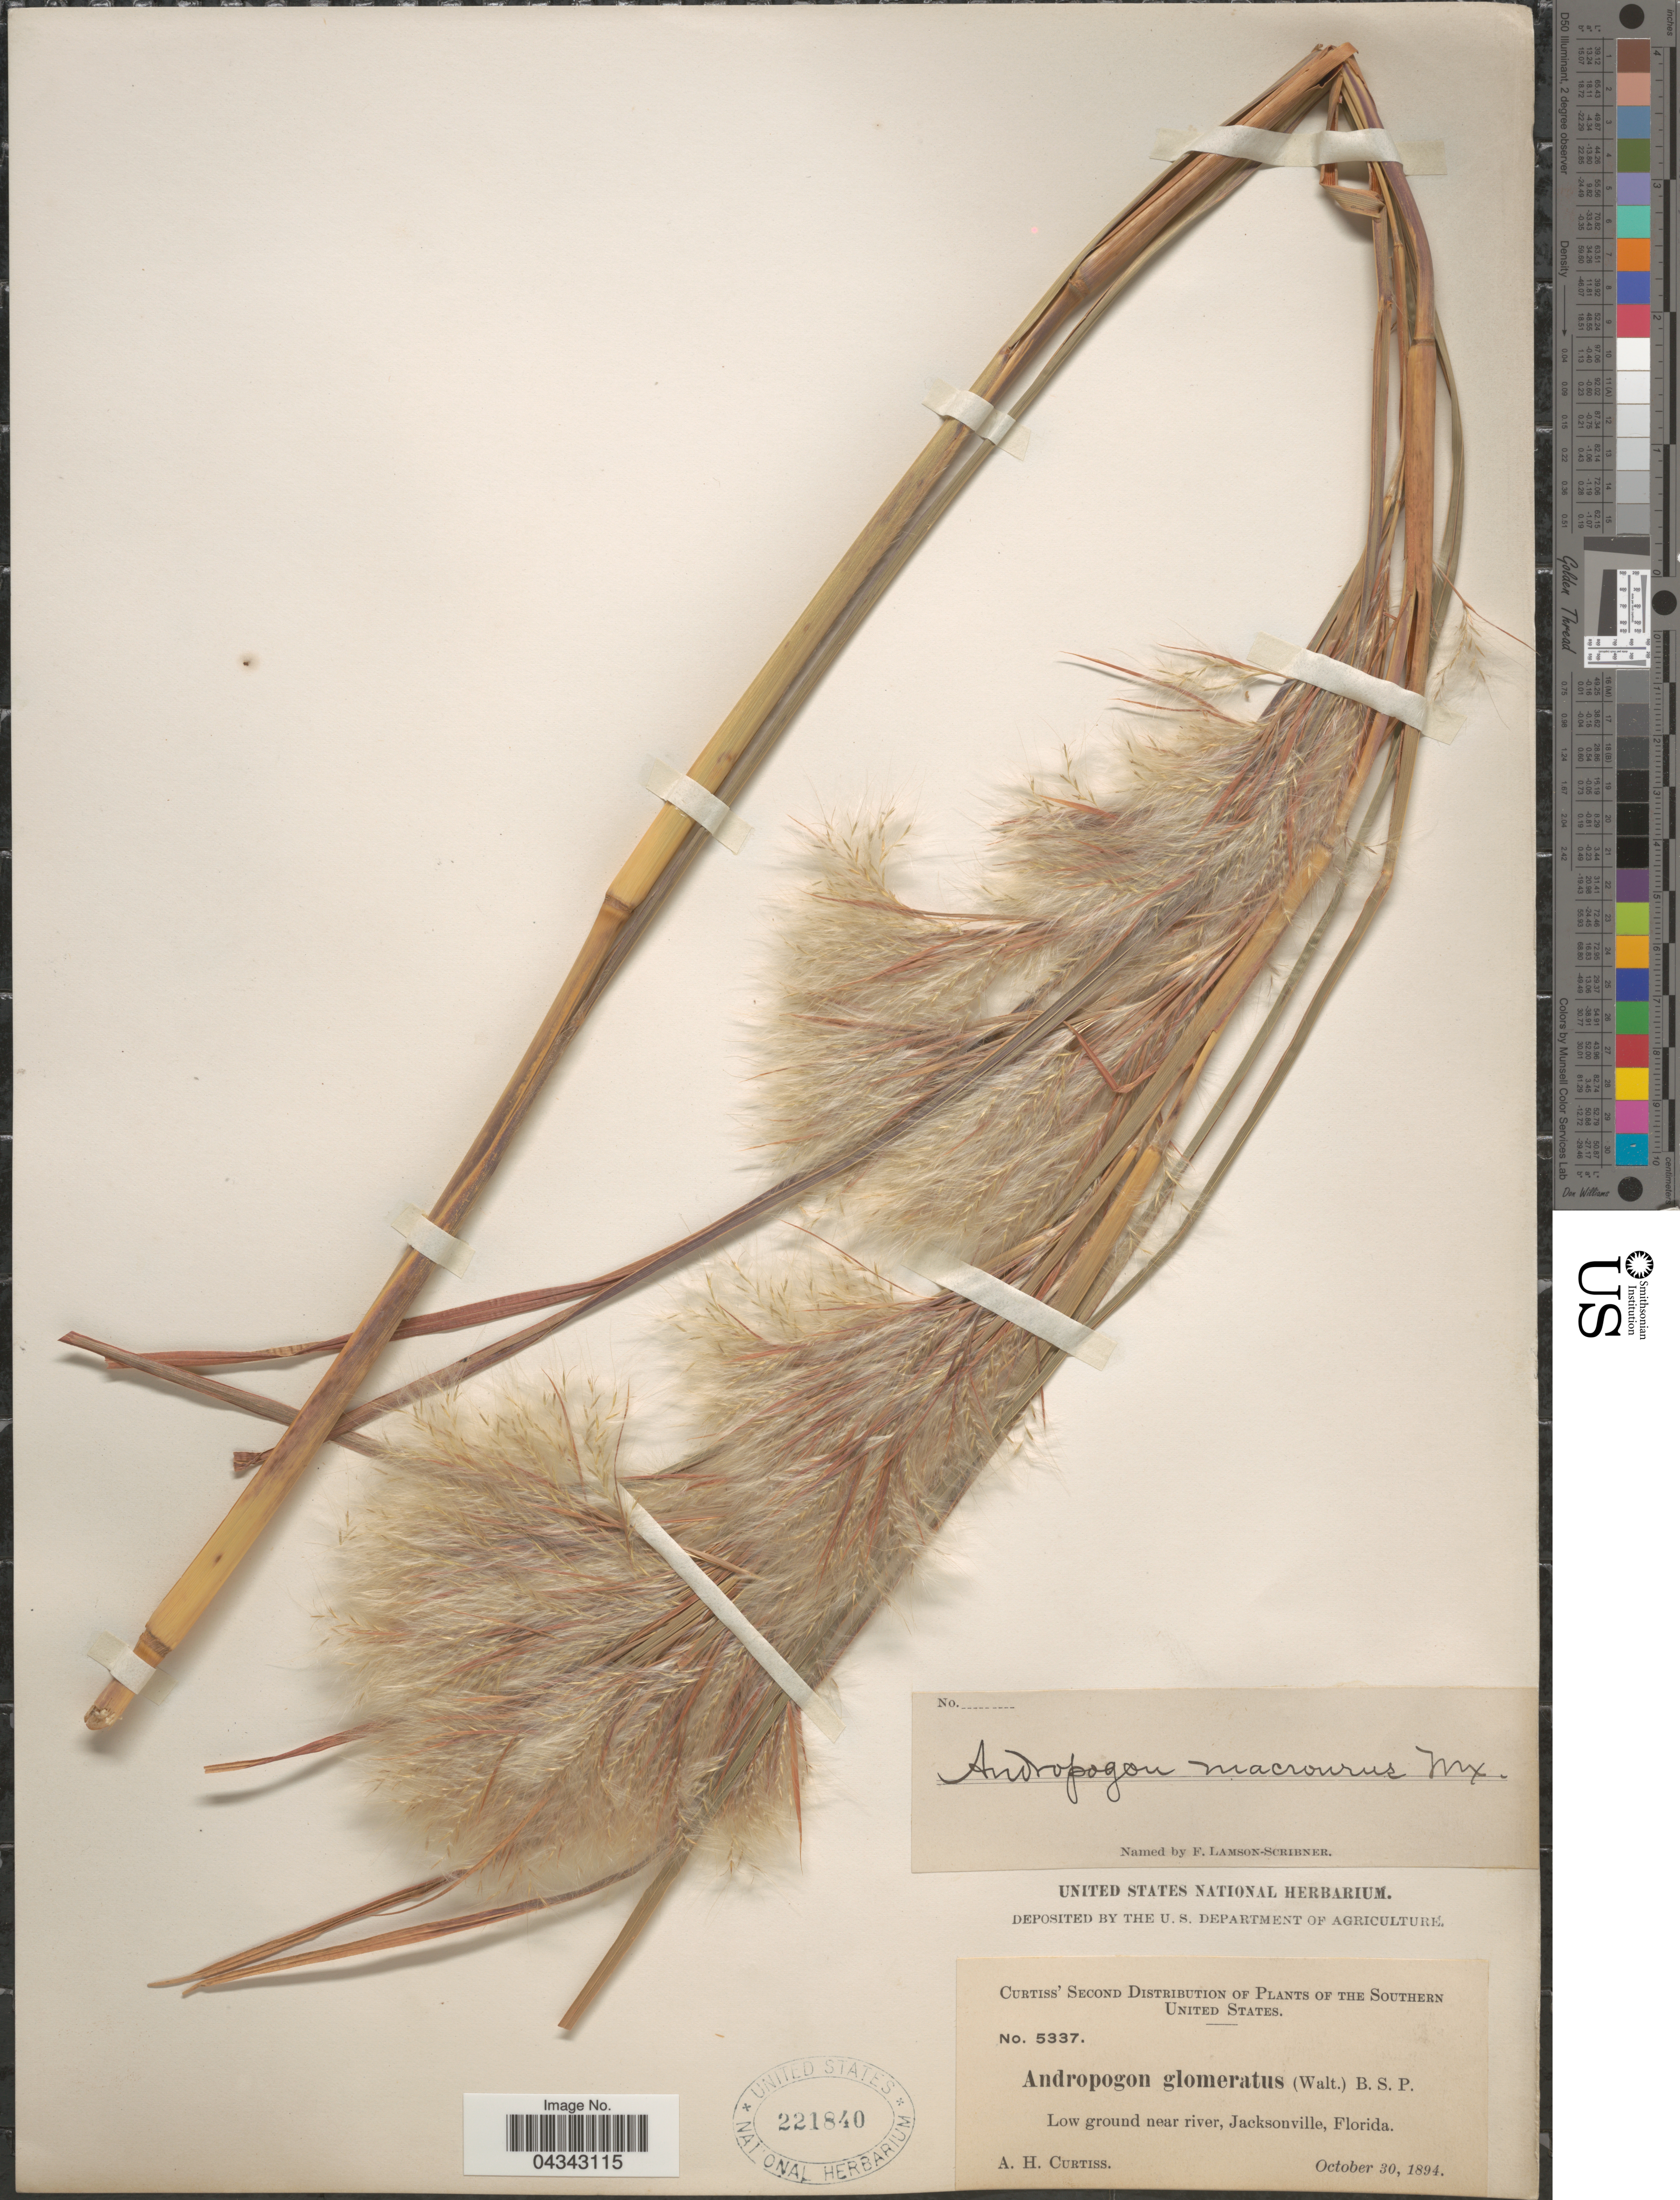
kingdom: Plantae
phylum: Tracheophyta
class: Liliopsida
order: Poales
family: Poaceae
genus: Andropogon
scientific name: Andropogon glomeratus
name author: (Walter) Britton, Stearns & Poggenb.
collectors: A. H. Curtiss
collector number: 5337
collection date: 1894-10-30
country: United States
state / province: Florida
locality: Southern United States. Low ground near river, Jacksonville.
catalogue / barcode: US 221840